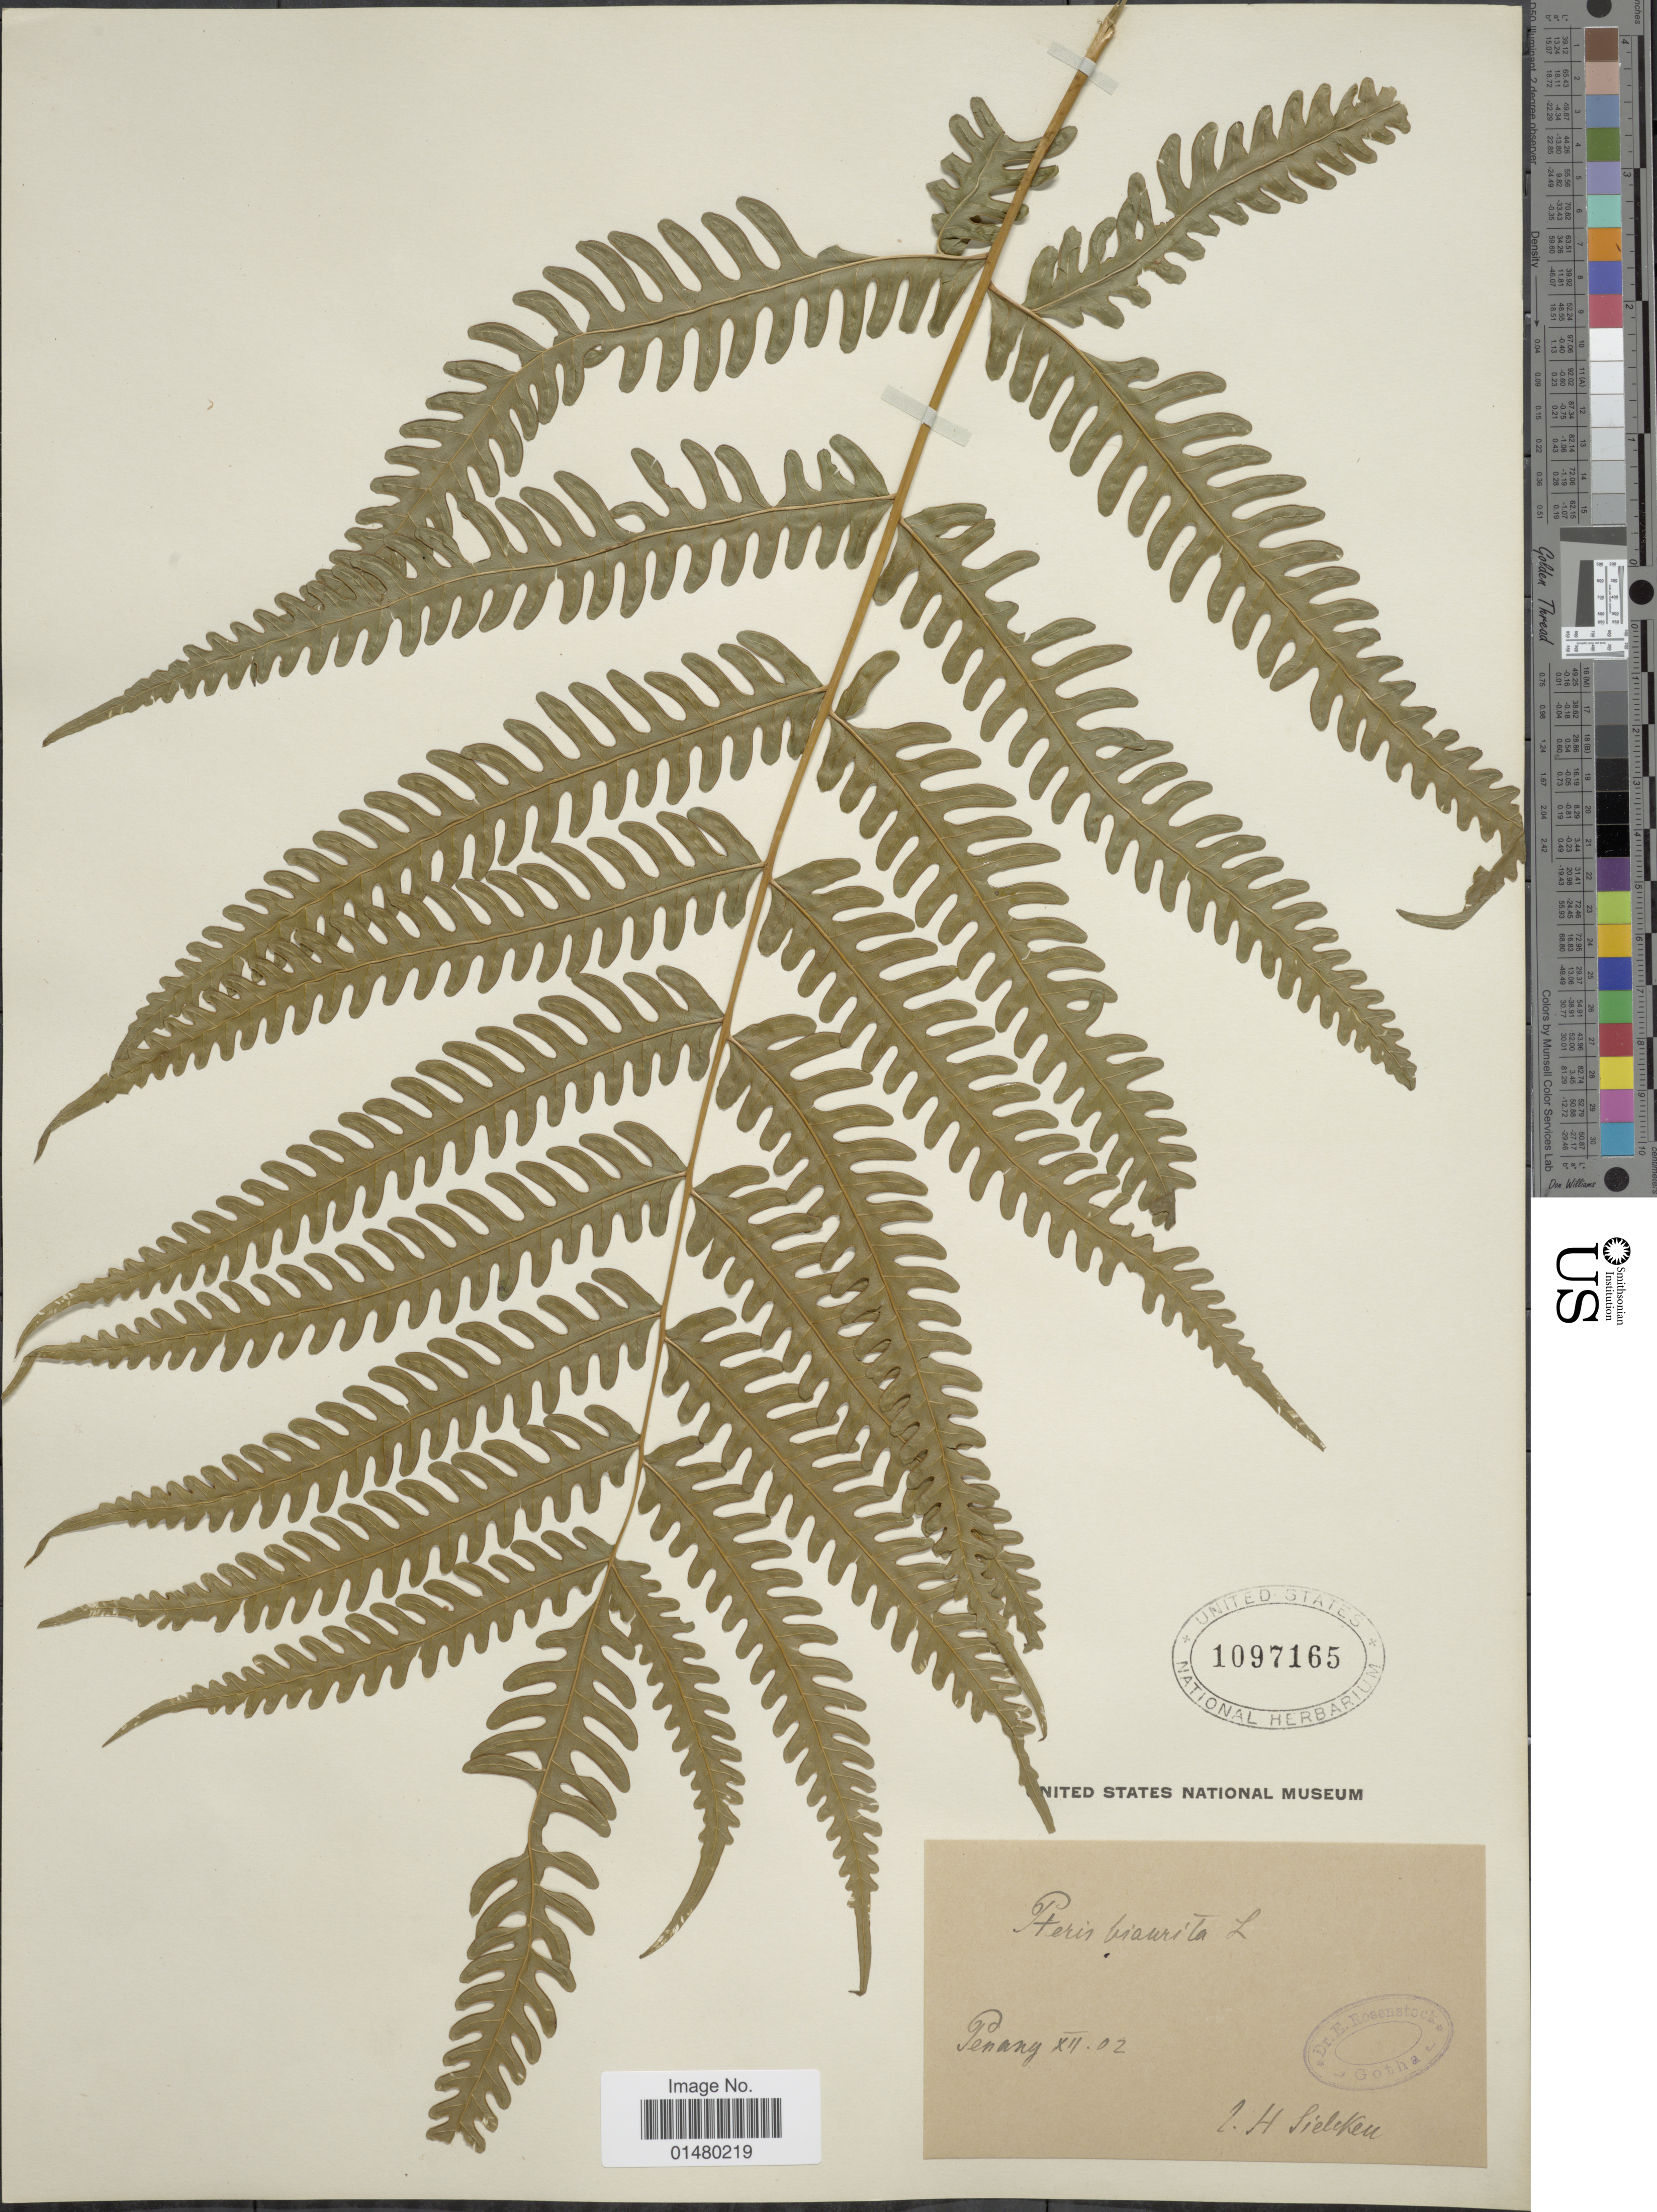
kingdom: Plantae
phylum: Tracheophyta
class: Polypodiopsida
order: Polypodiales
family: Pteridaceae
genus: Pteris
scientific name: Pteris biaurita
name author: L.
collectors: L. Sielcken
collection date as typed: Transcribed d/m/y: /12/2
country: Malaysia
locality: Penang [interpreted]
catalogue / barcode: US 1097165